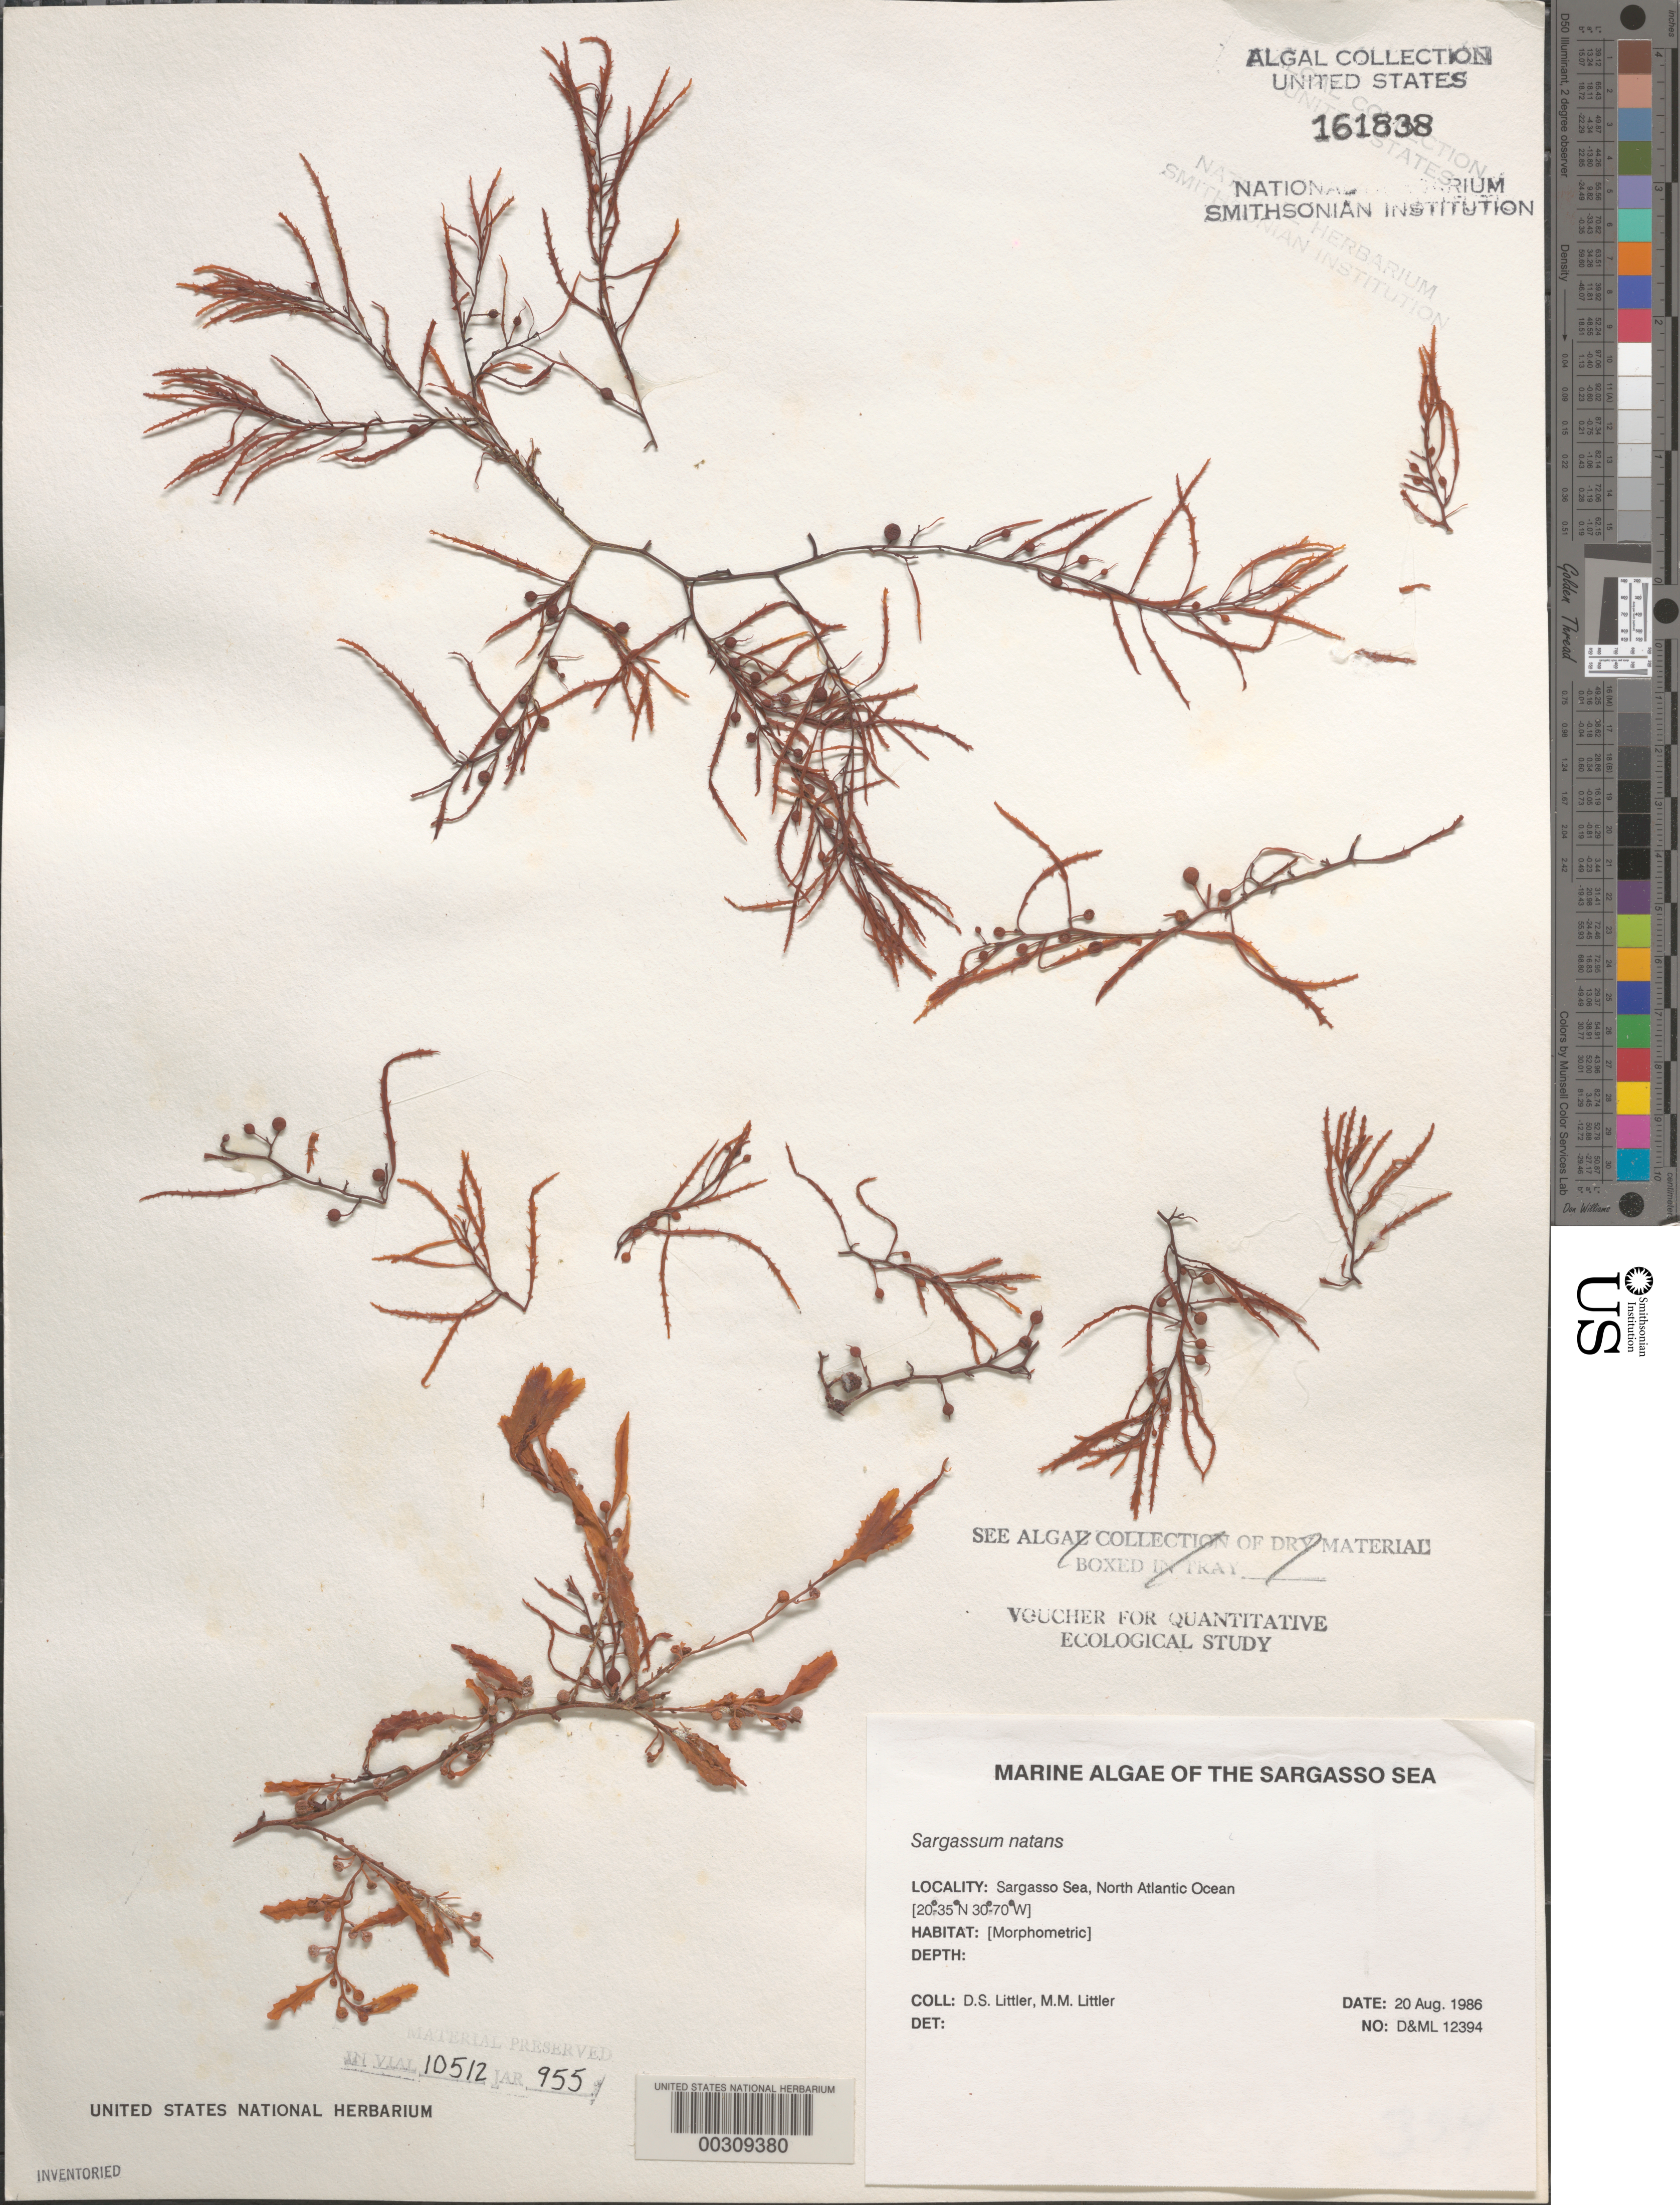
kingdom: Chromista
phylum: Ochrophyta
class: Phaeophyceae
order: Fucales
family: Sargassaceae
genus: Sargassum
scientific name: Sargassum natans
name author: (L.) Gaillon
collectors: D. S. Littler & M. M. Littler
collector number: D&ML 12394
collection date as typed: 20 Aug 1986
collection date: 1986-08-20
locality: Sargasso Sea, North Atlantic Ocean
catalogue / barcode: US 161838